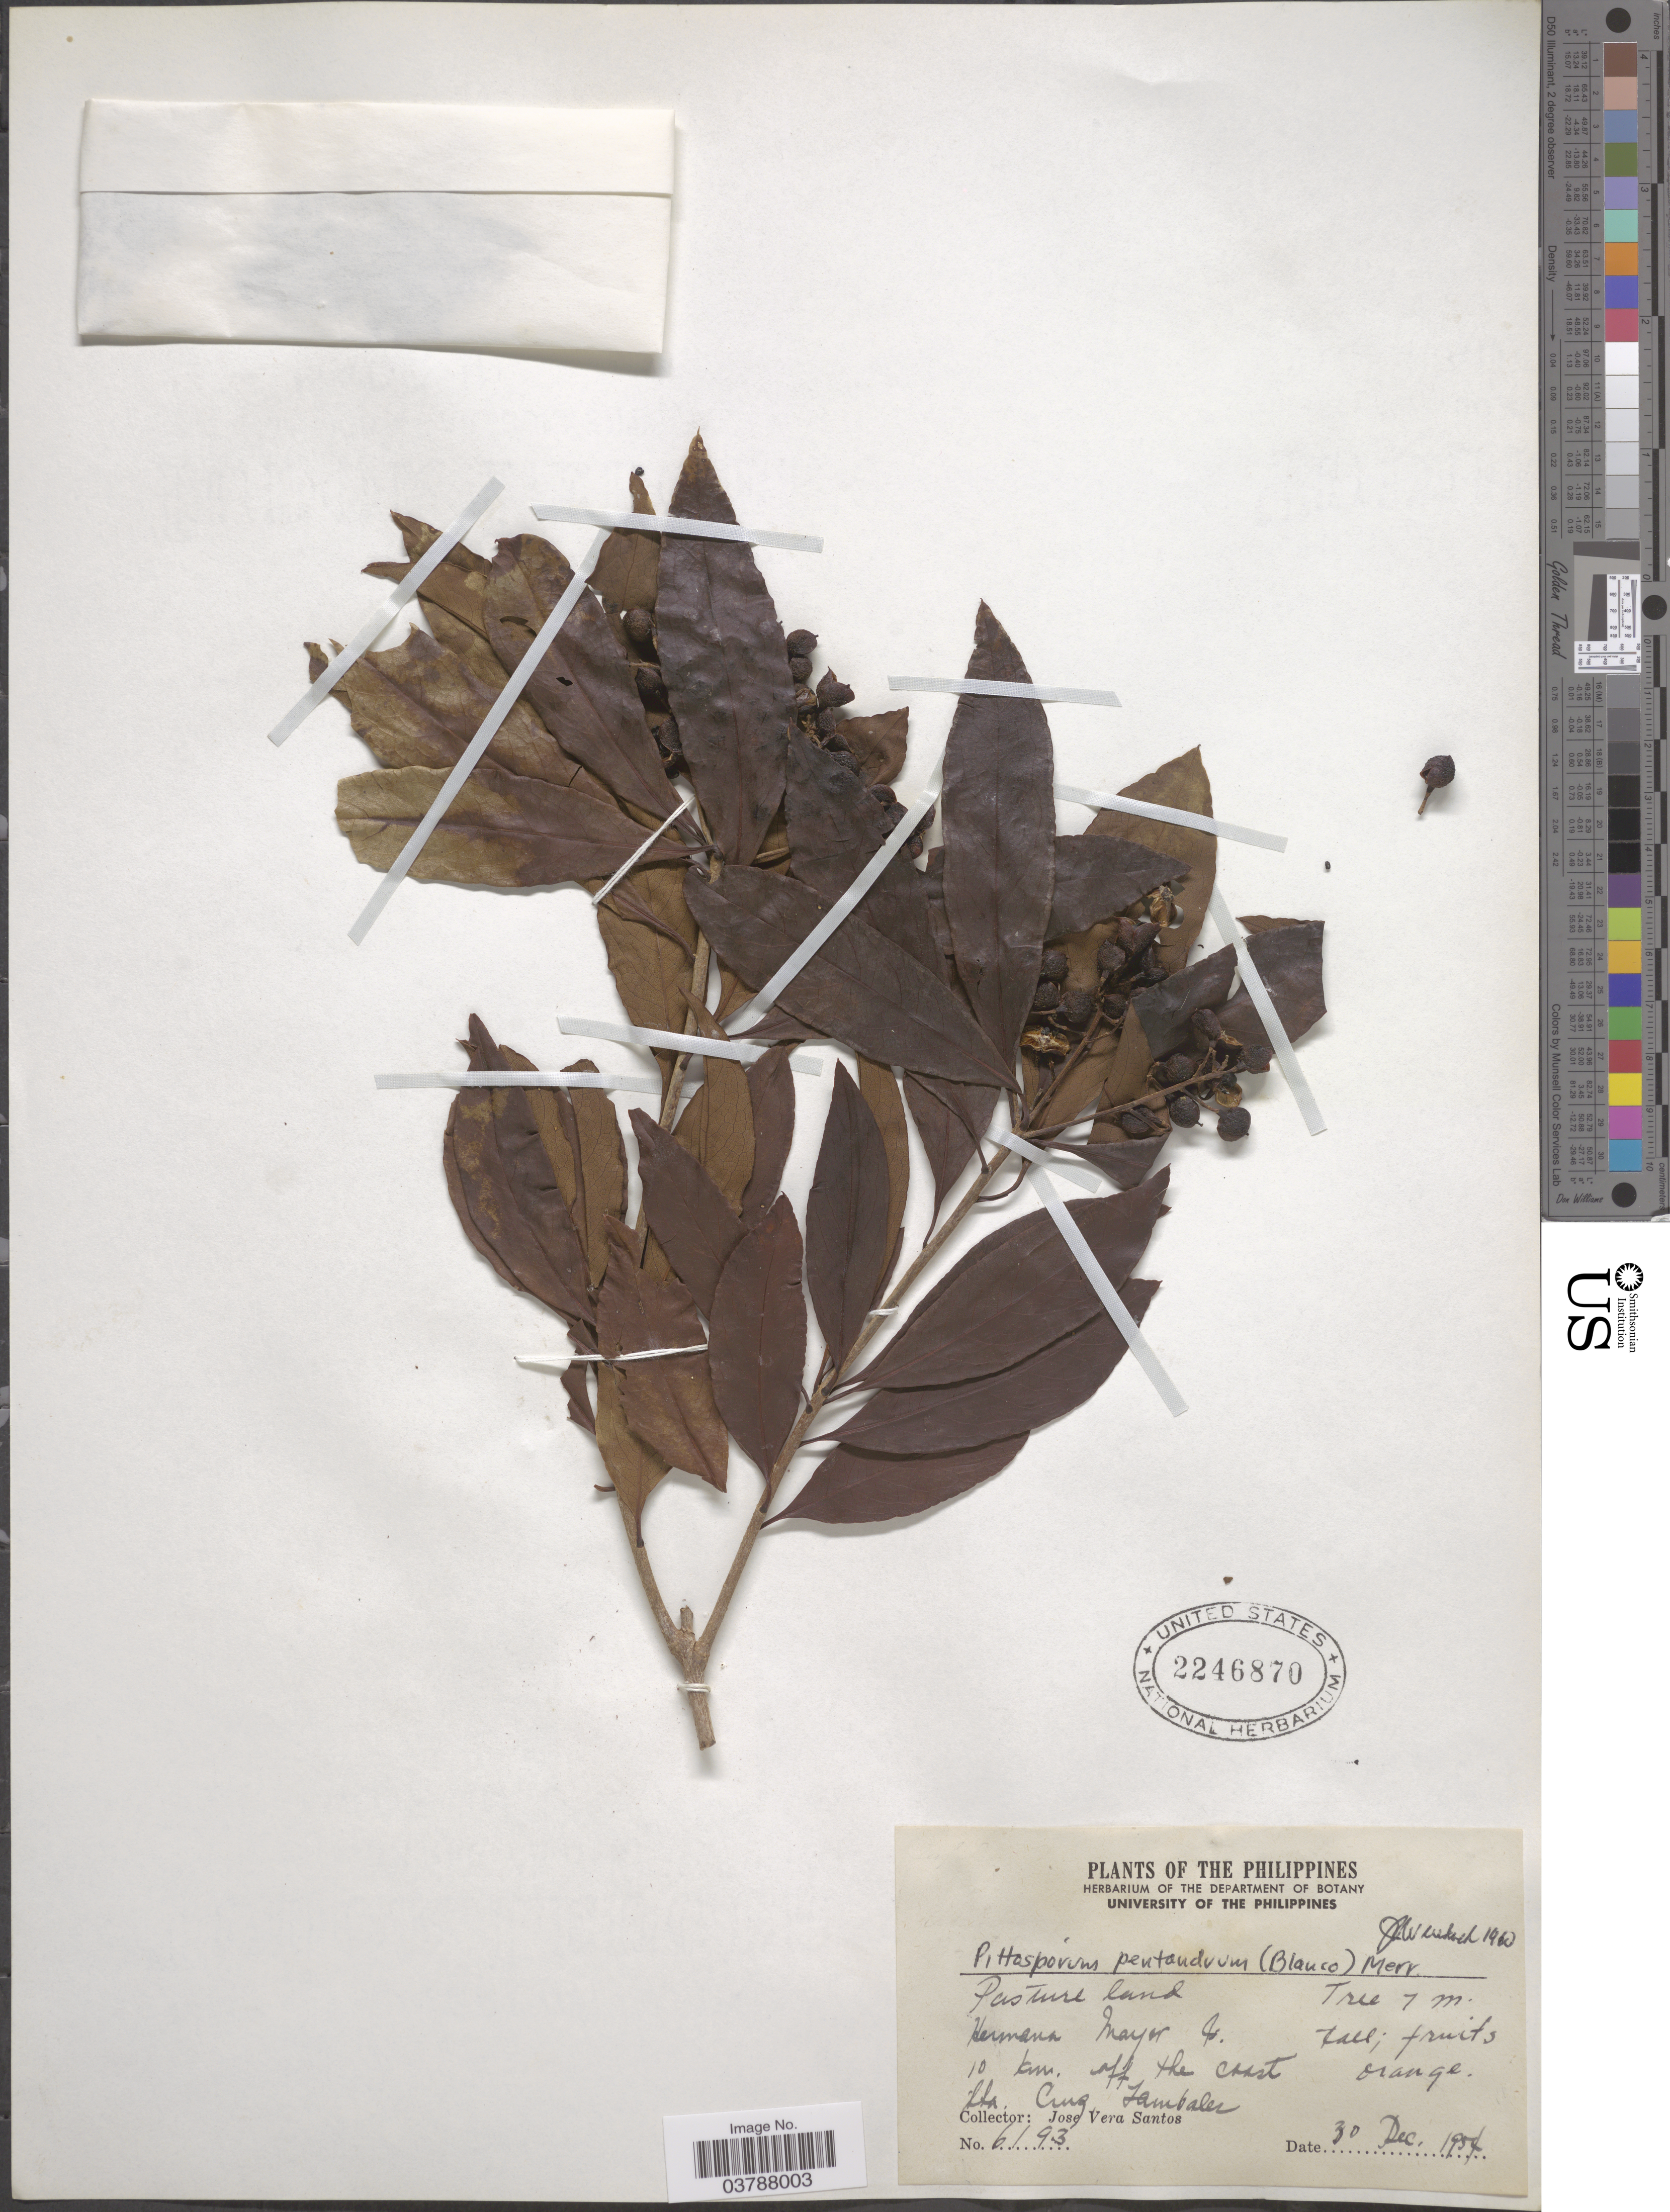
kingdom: Plantae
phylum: Tracheophyta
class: Magnoliopsida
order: Apiales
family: Pittosporaceae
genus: Pittosporum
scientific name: Pittosporum pentandrum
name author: (Blanco) Merr.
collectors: J. V. Santos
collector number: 6193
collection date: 1954-12-30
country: Philippines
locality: Pasture land. Hermana Mayor Is. 10 km. off the coast Sta. Cruz Zambales.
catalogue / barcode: US 2246870